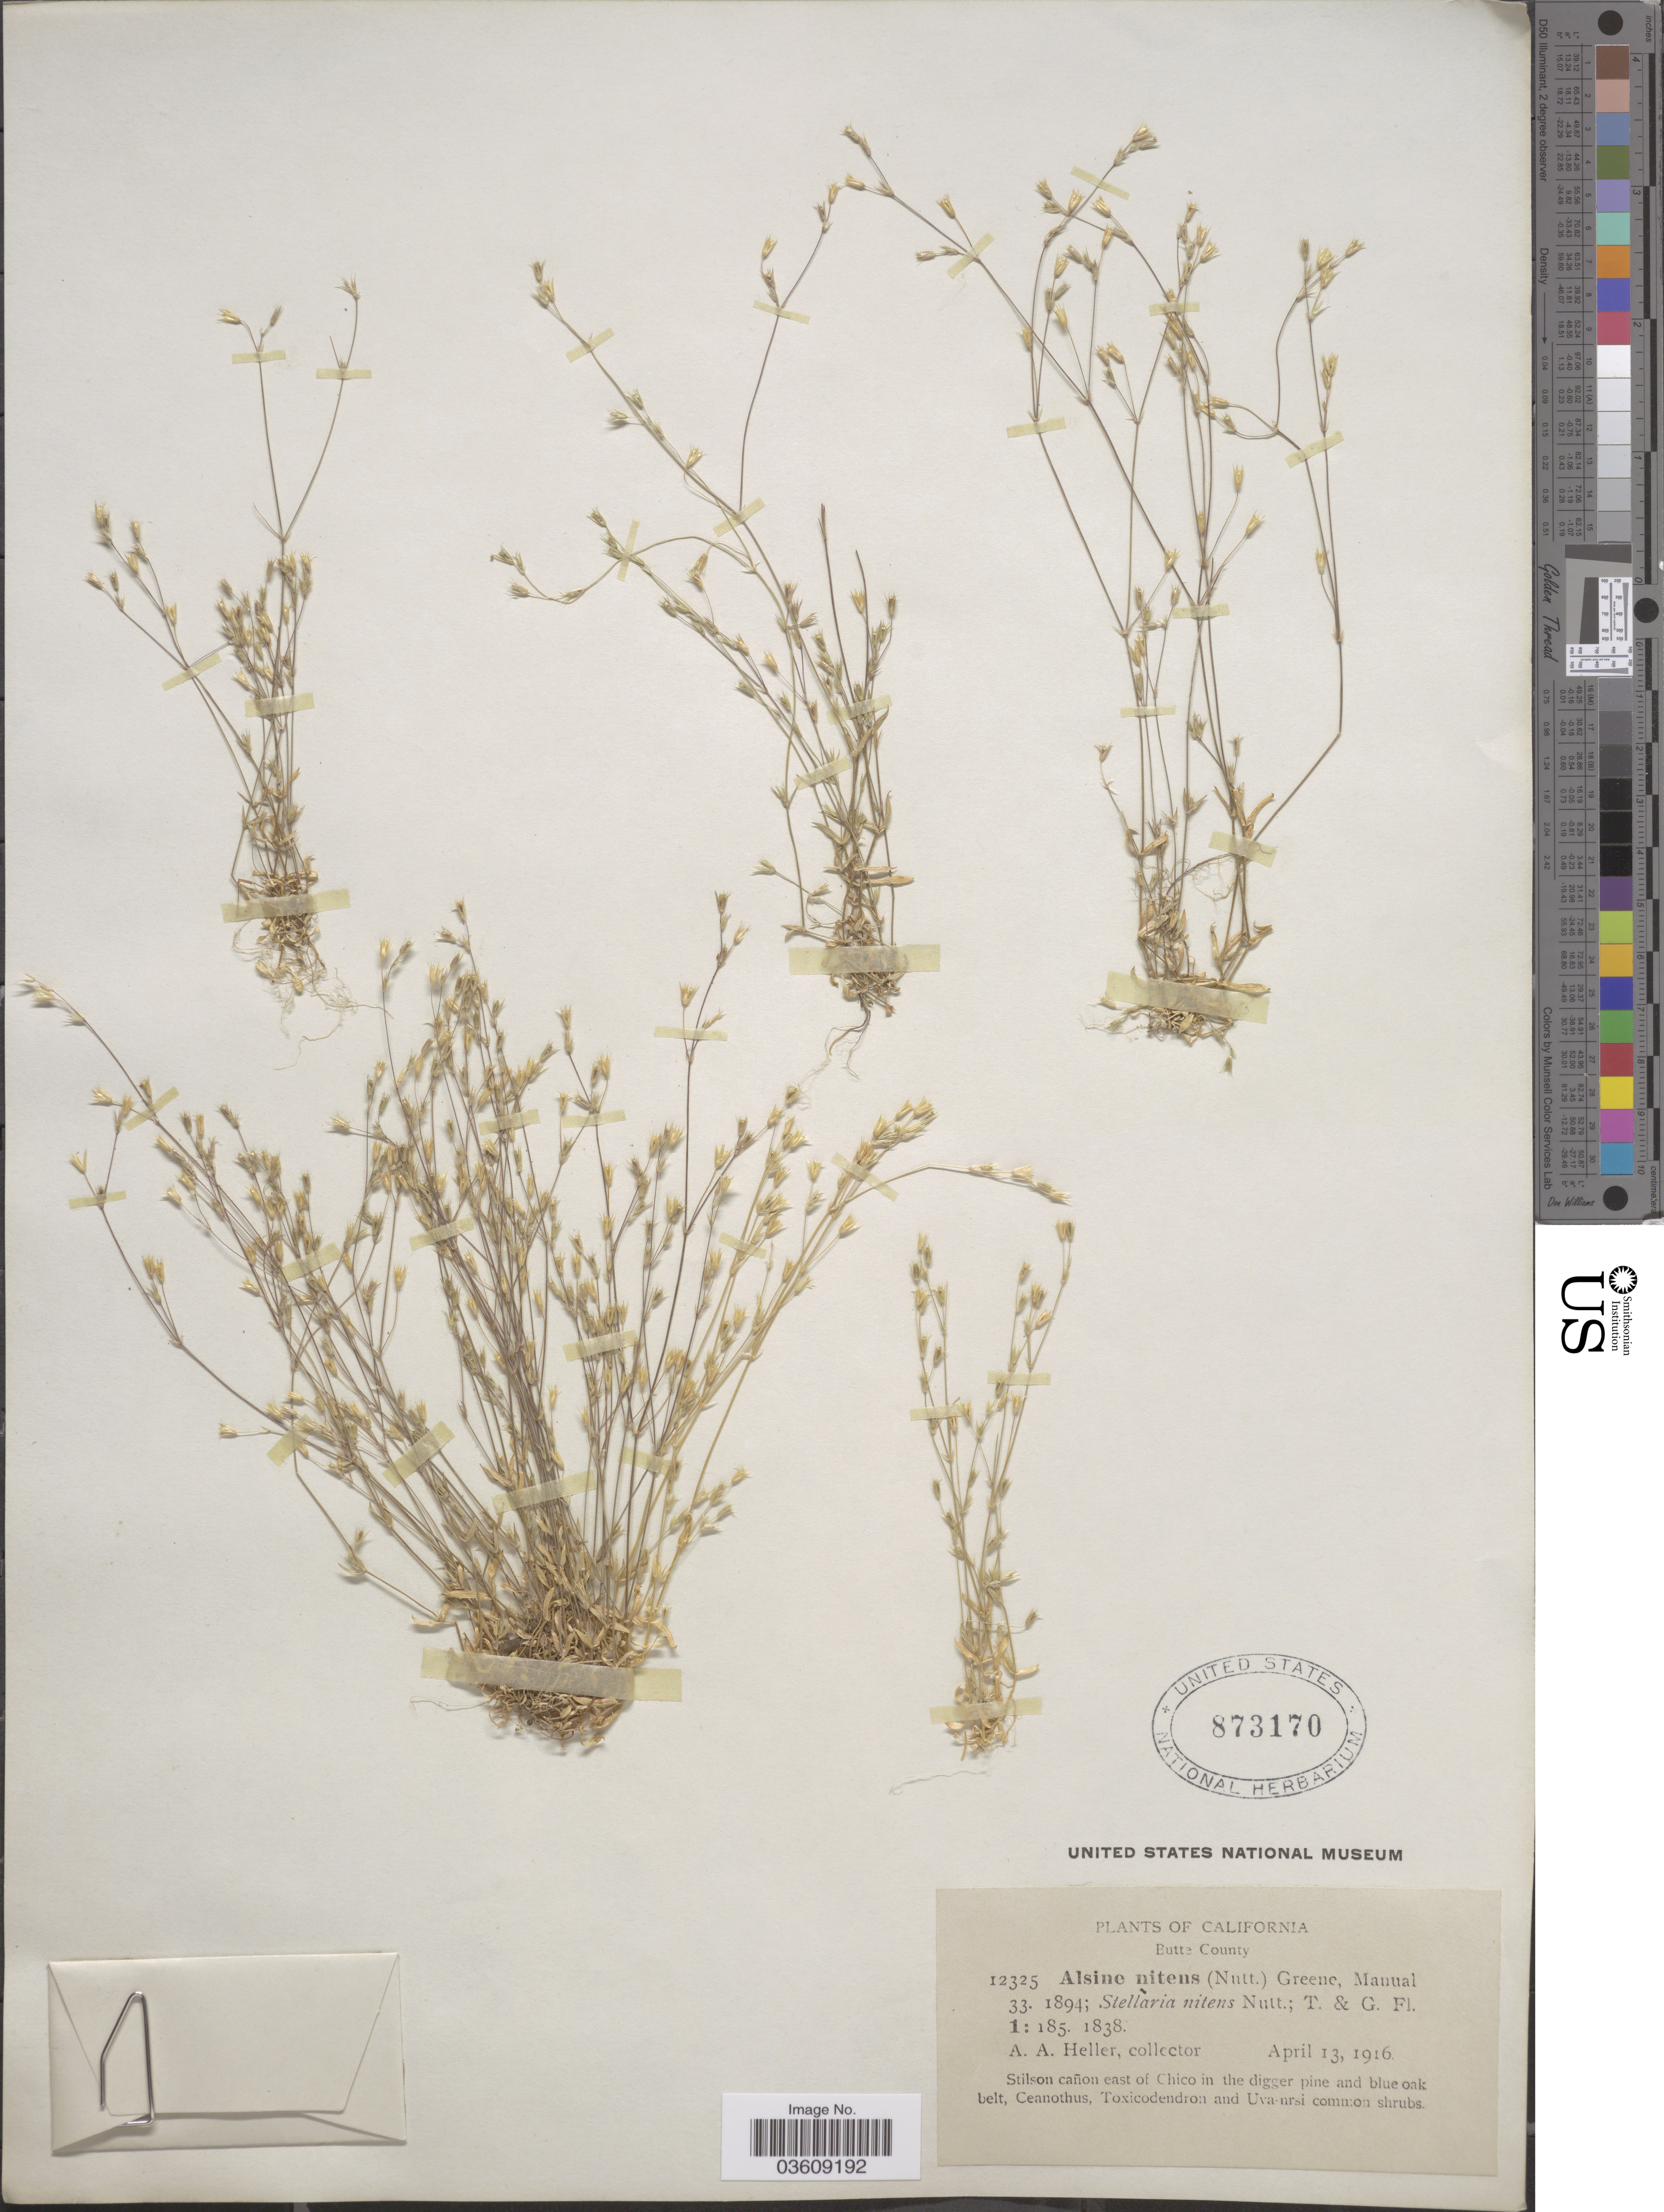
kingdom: Plantae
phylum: Tracheophyta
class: Magnoliopsida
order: Caryophyllales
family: Caryophyllaceae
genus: Stellaria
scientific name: Stellaria nitens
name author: Nutt.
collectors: A. A. Heller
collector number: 12325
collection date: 1916-04-13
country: United States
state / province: California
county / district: Butte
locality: Butte County. Stilson cañon east of Chico in the digger pine.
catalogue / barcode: US 873170